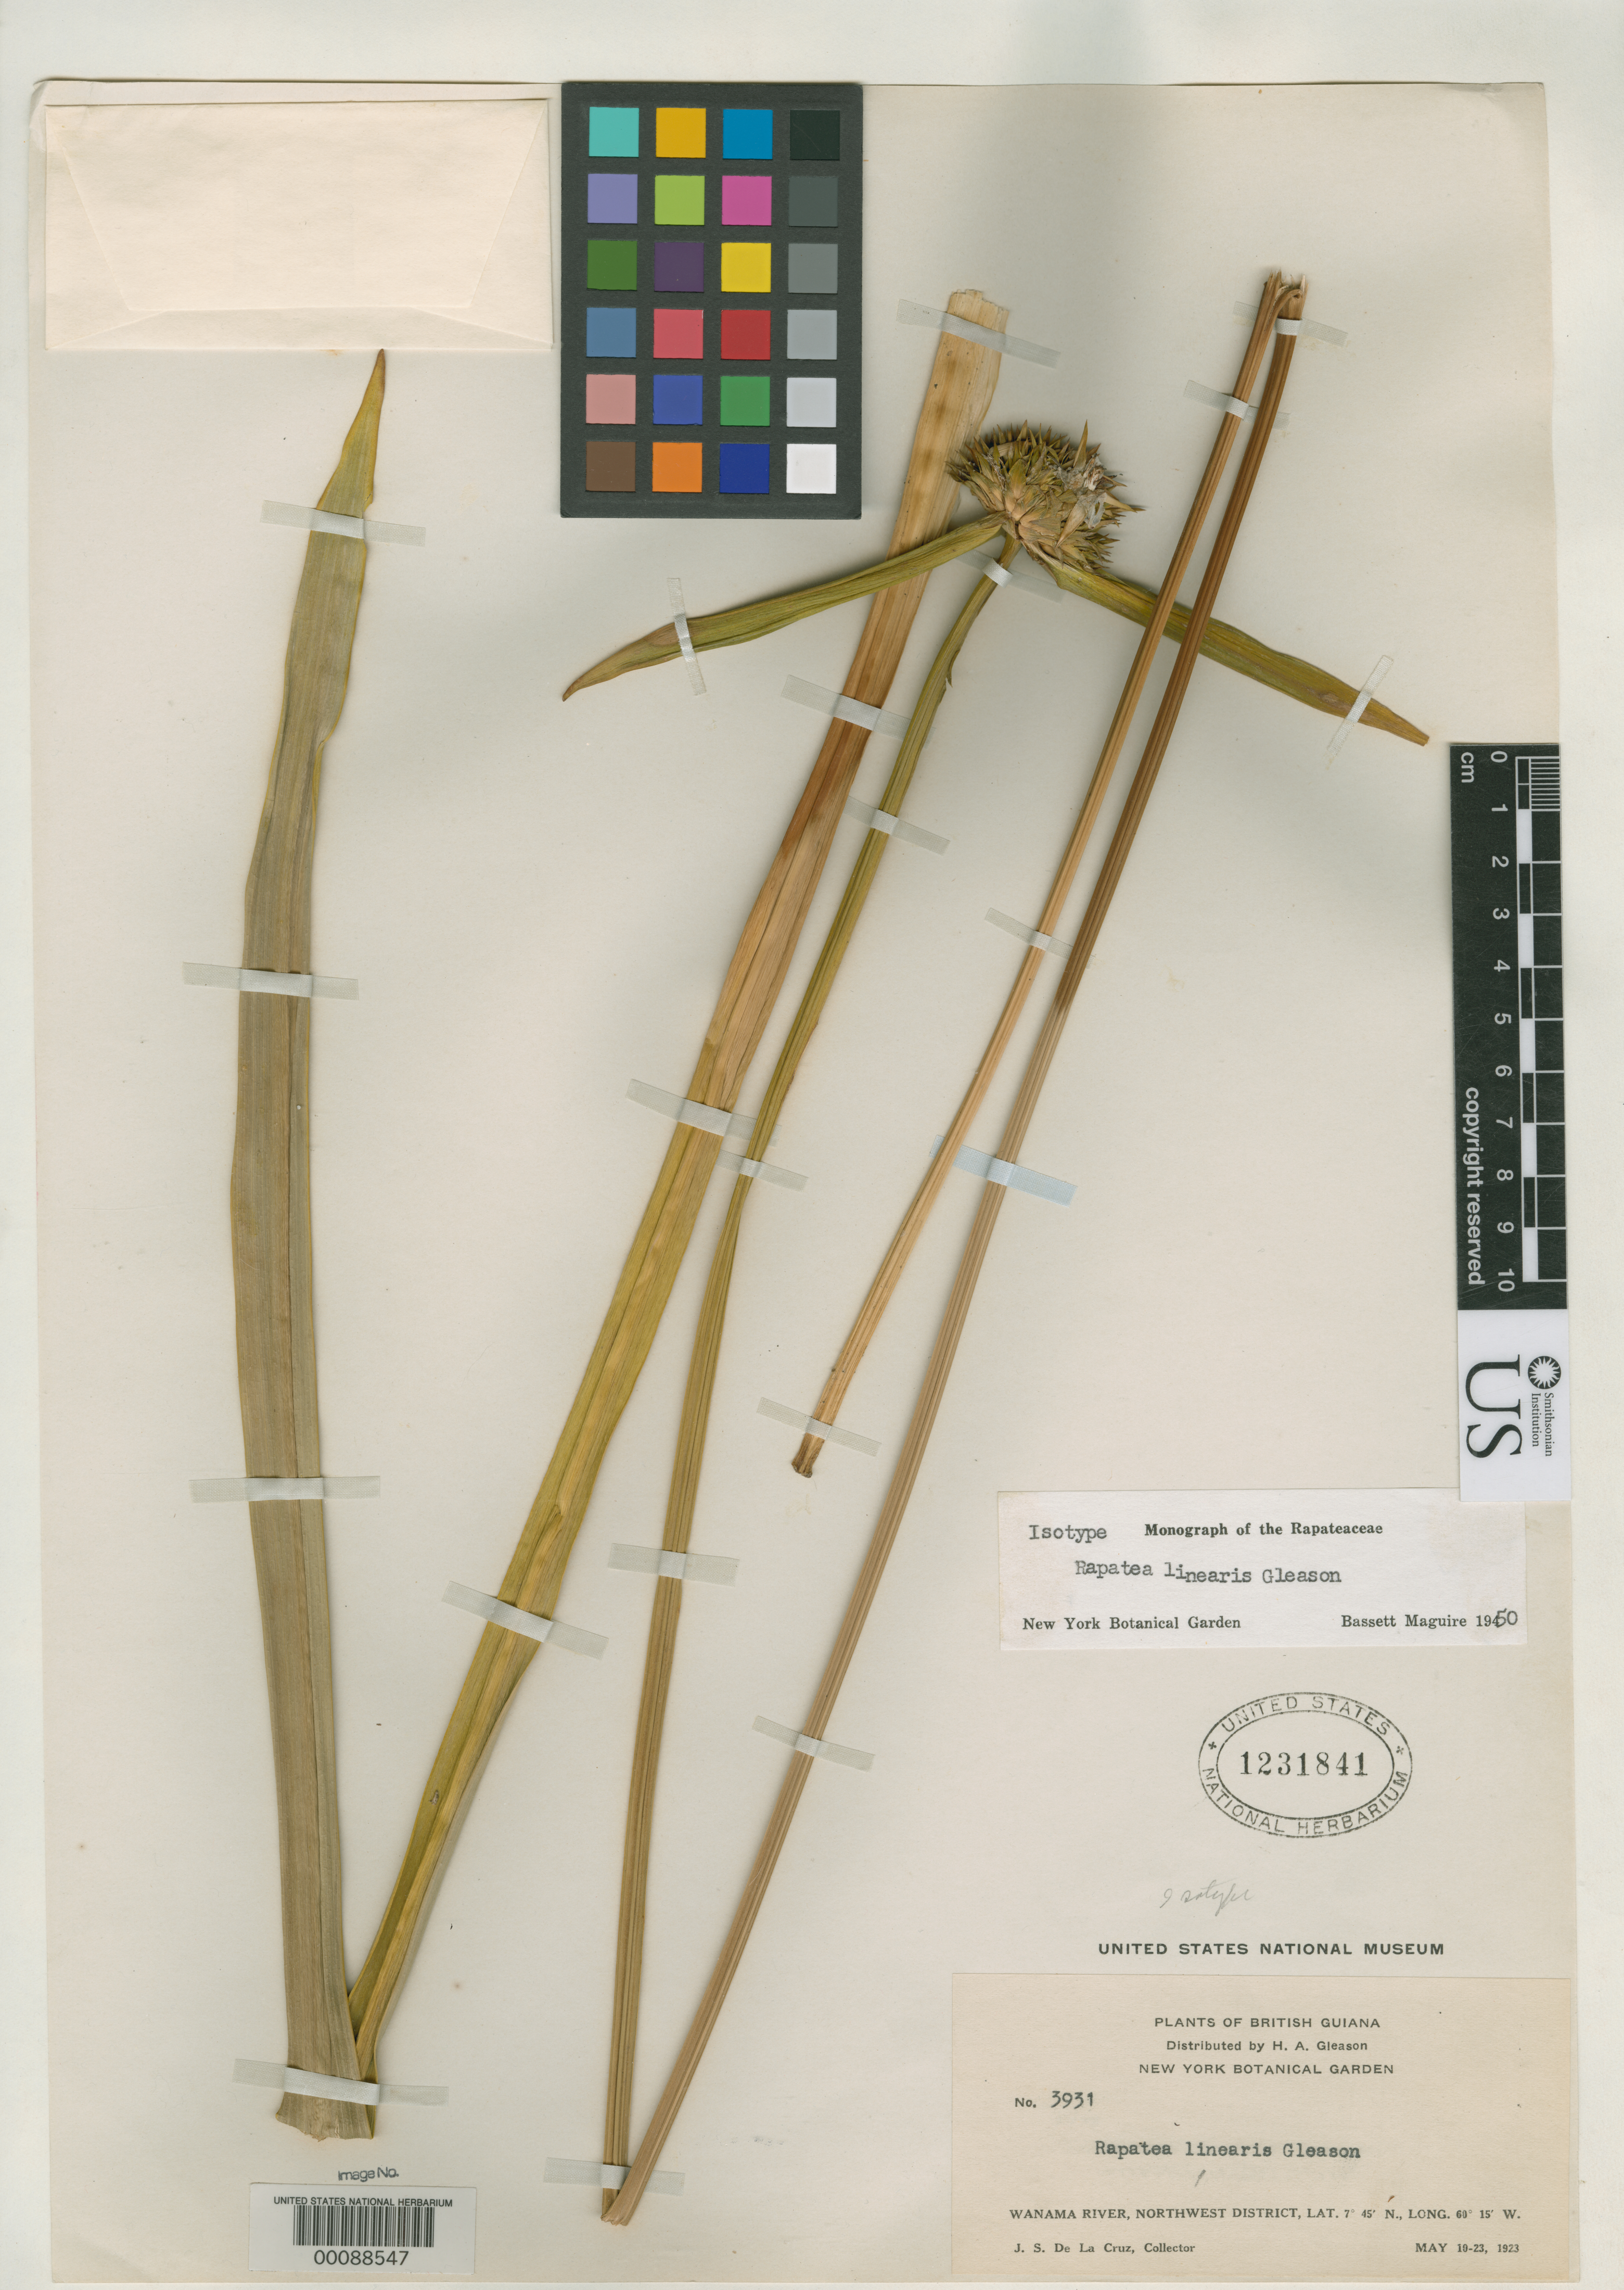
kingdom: Plantae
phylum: Tracheophyta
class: Liliopsida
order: Poales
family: Rapateaceae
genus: Rapatea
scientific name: Rapatea linearis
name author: Gleason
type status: Isotype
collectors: J. S. de la Cruz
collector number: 3931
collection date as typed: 10 May 1923 to 23 May 1923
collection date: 1923-05-10/1923-05-23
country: Guyana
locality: Wanama River.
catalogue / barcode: US 1231841